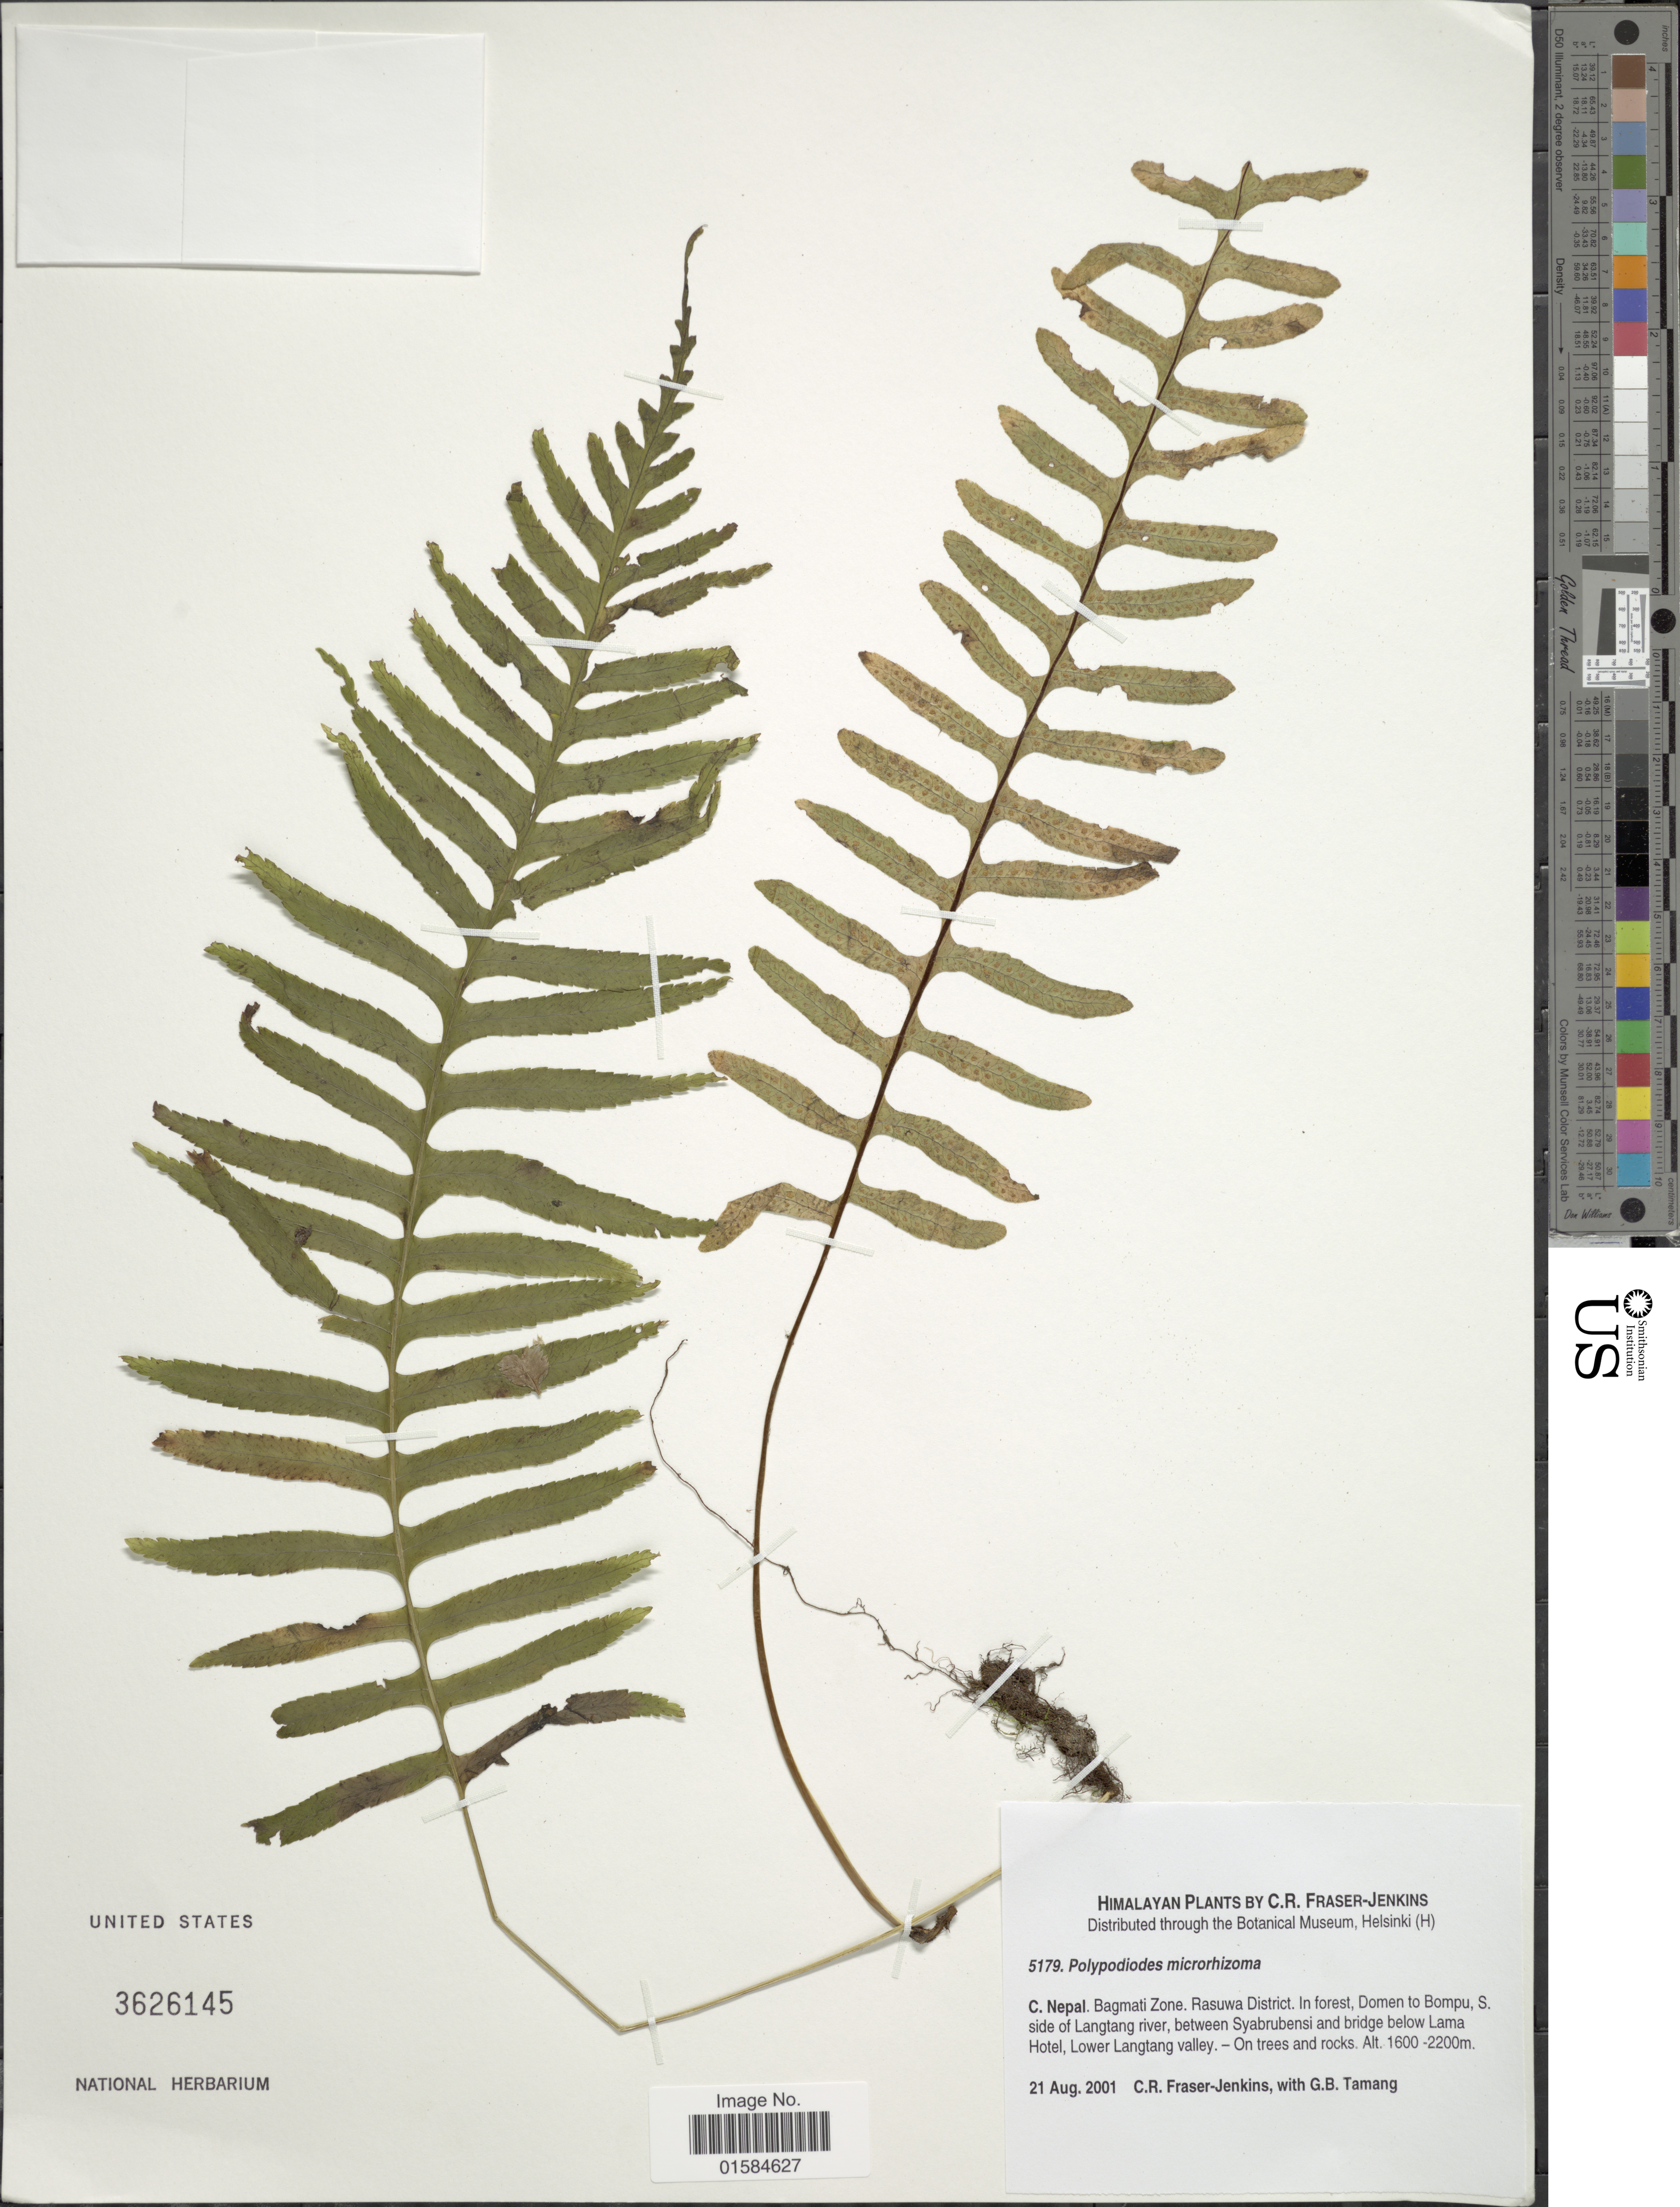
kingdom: Plantae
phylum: Tracheophyta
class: Polypodiopsida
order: Polypodiales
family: Polypodiaceae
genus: Goniophlebium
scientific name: Goniophlebium microrhizoma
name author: (C.B. Clarke) Bedd.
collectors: C. R. Fraser-Jenkins & G. Tamang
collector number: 5179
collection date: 2001-08-21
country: Nepal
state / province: Bagmati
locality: Himalaya, C. Nepal, Bagmati Zone, Rasuwa District, in forest, Domen to Bompu, S. side of Langtang river, between Syabrubensi and bridge below Lama Hotel, Lower Langtang valley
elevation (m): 1600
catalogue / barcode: US 3626145